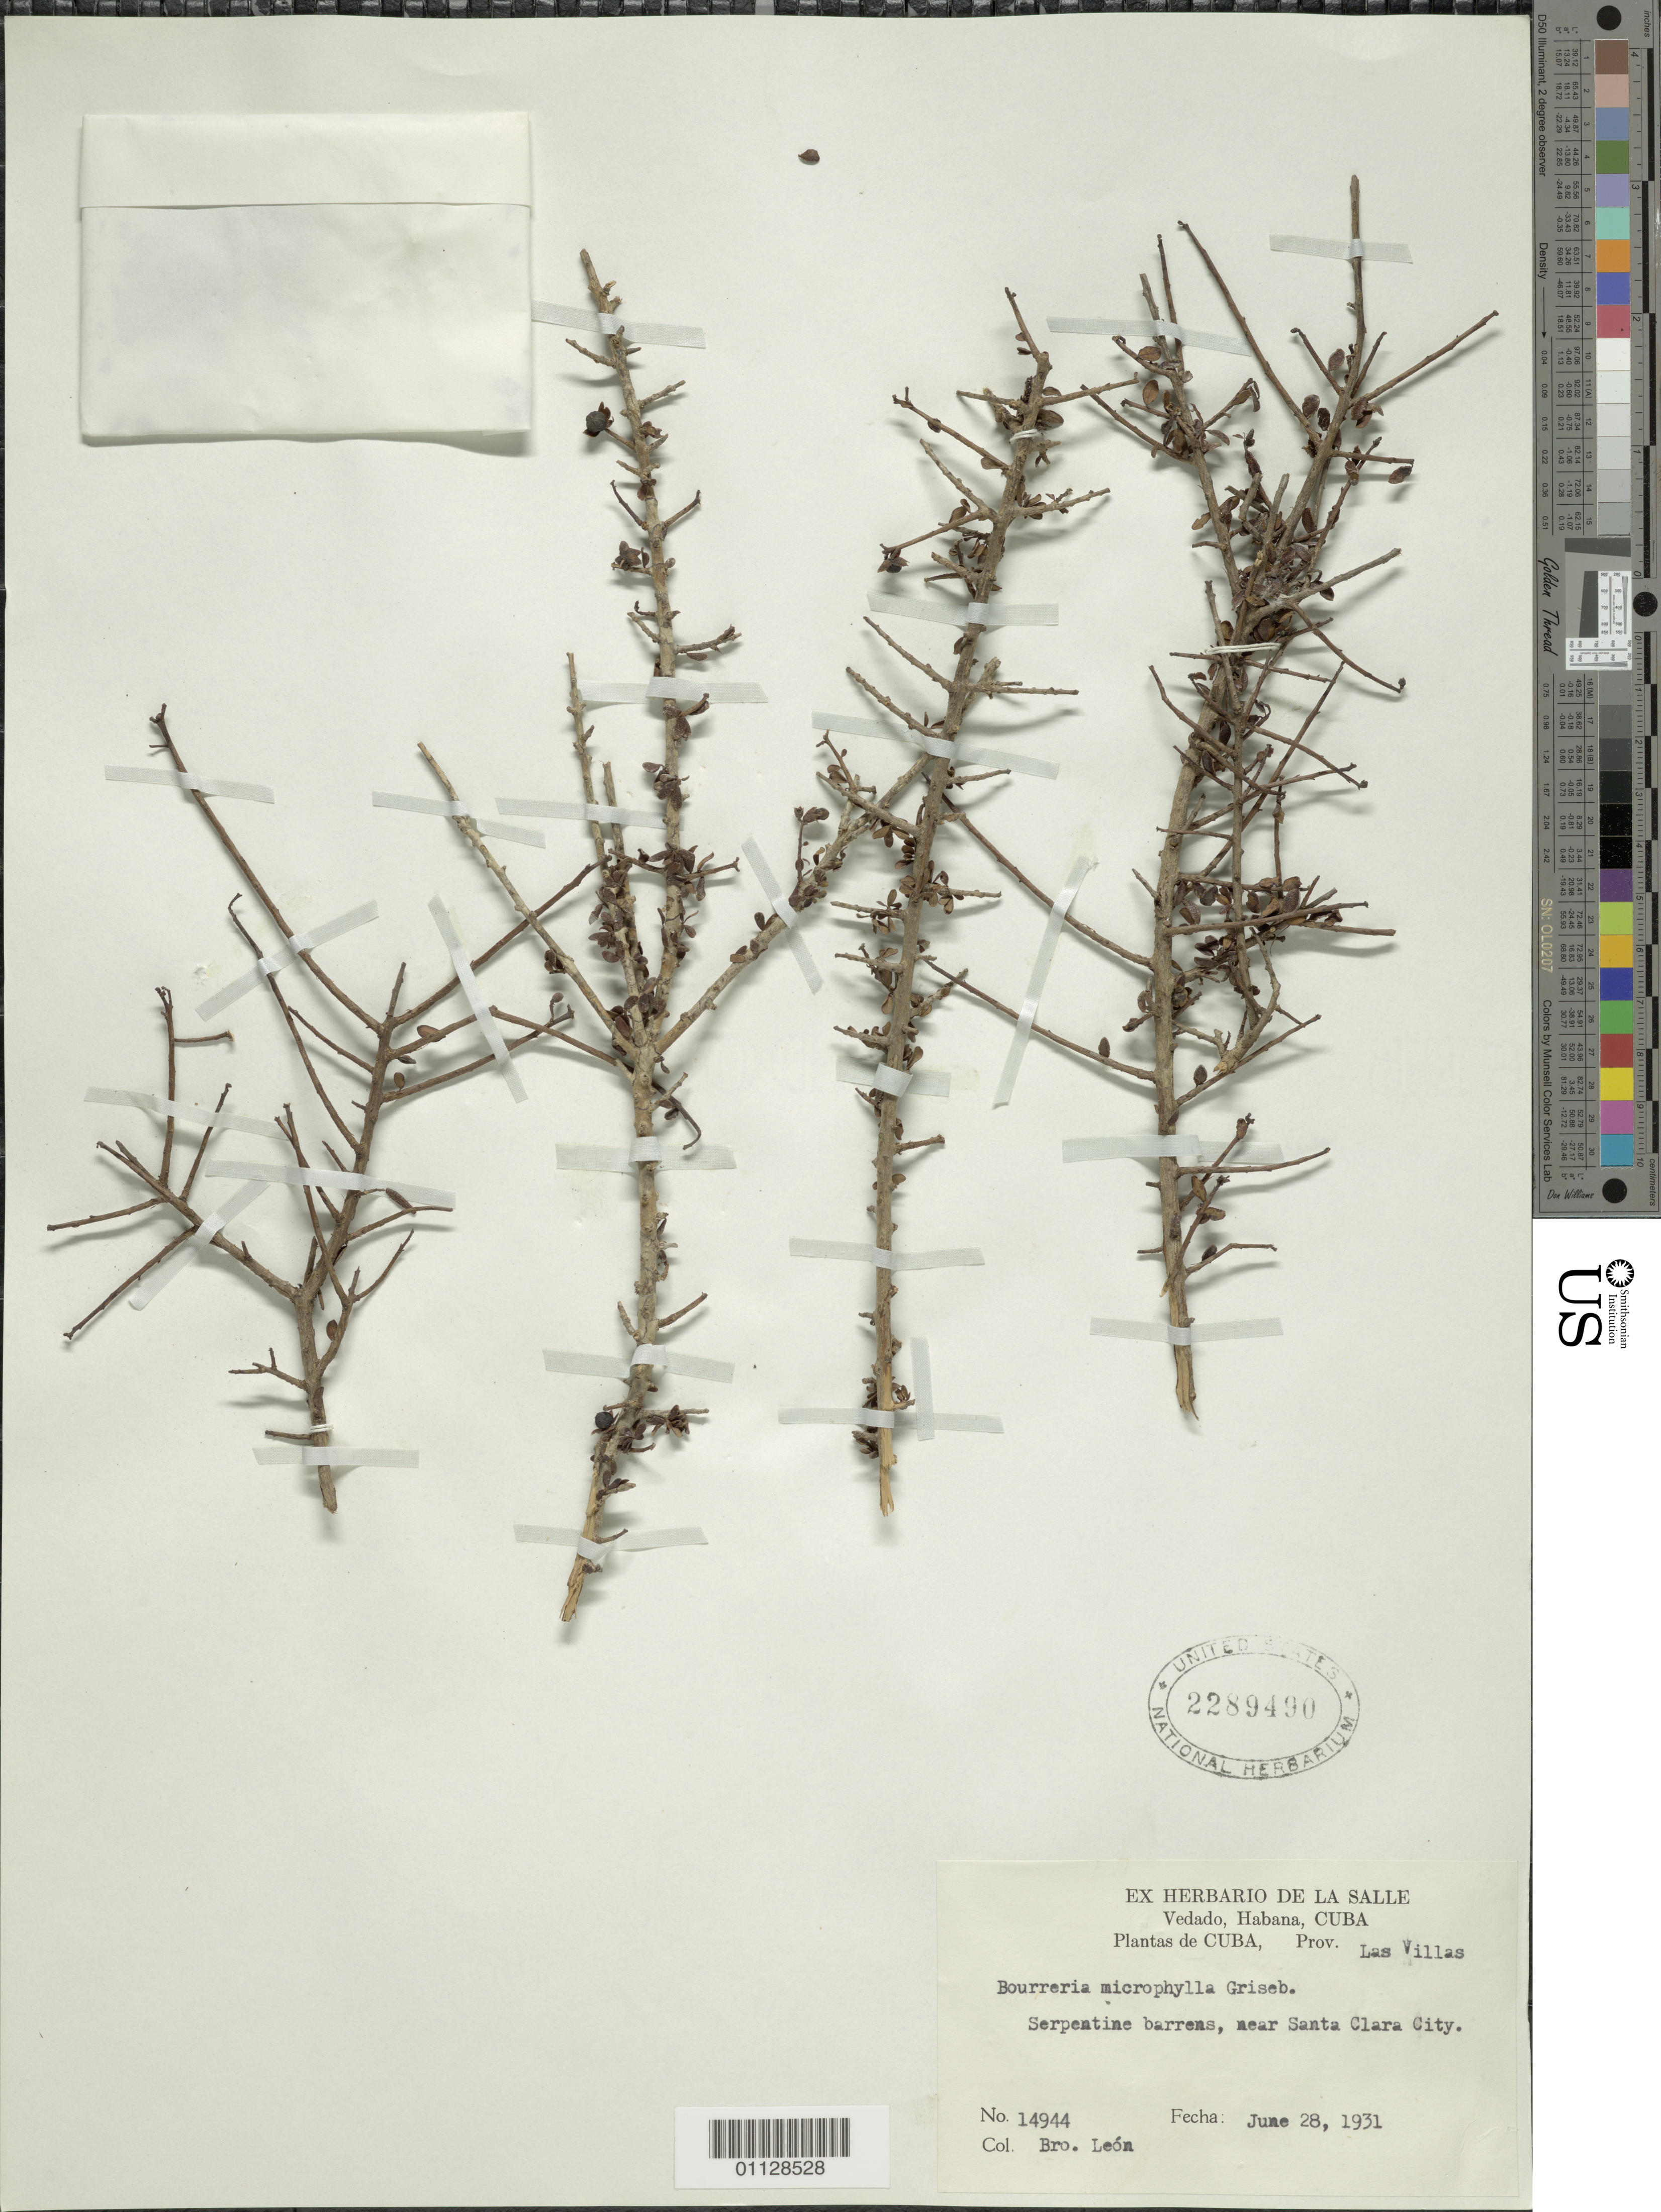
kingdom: Plantae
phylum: Tracheophyta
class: Magnoliopsida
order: Boraginales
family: Ehretiaceae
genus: Bourreria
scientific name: Bourreria linearis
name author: Miers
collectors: Bro. León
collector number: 14944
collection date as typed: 28 Jun 1931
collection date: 1931-06-28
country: Cuba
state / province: Villa Clara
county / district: Santa Clara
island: Cuba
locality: Serpentine barrens, near Santa Clara City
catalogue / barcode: US 2289490